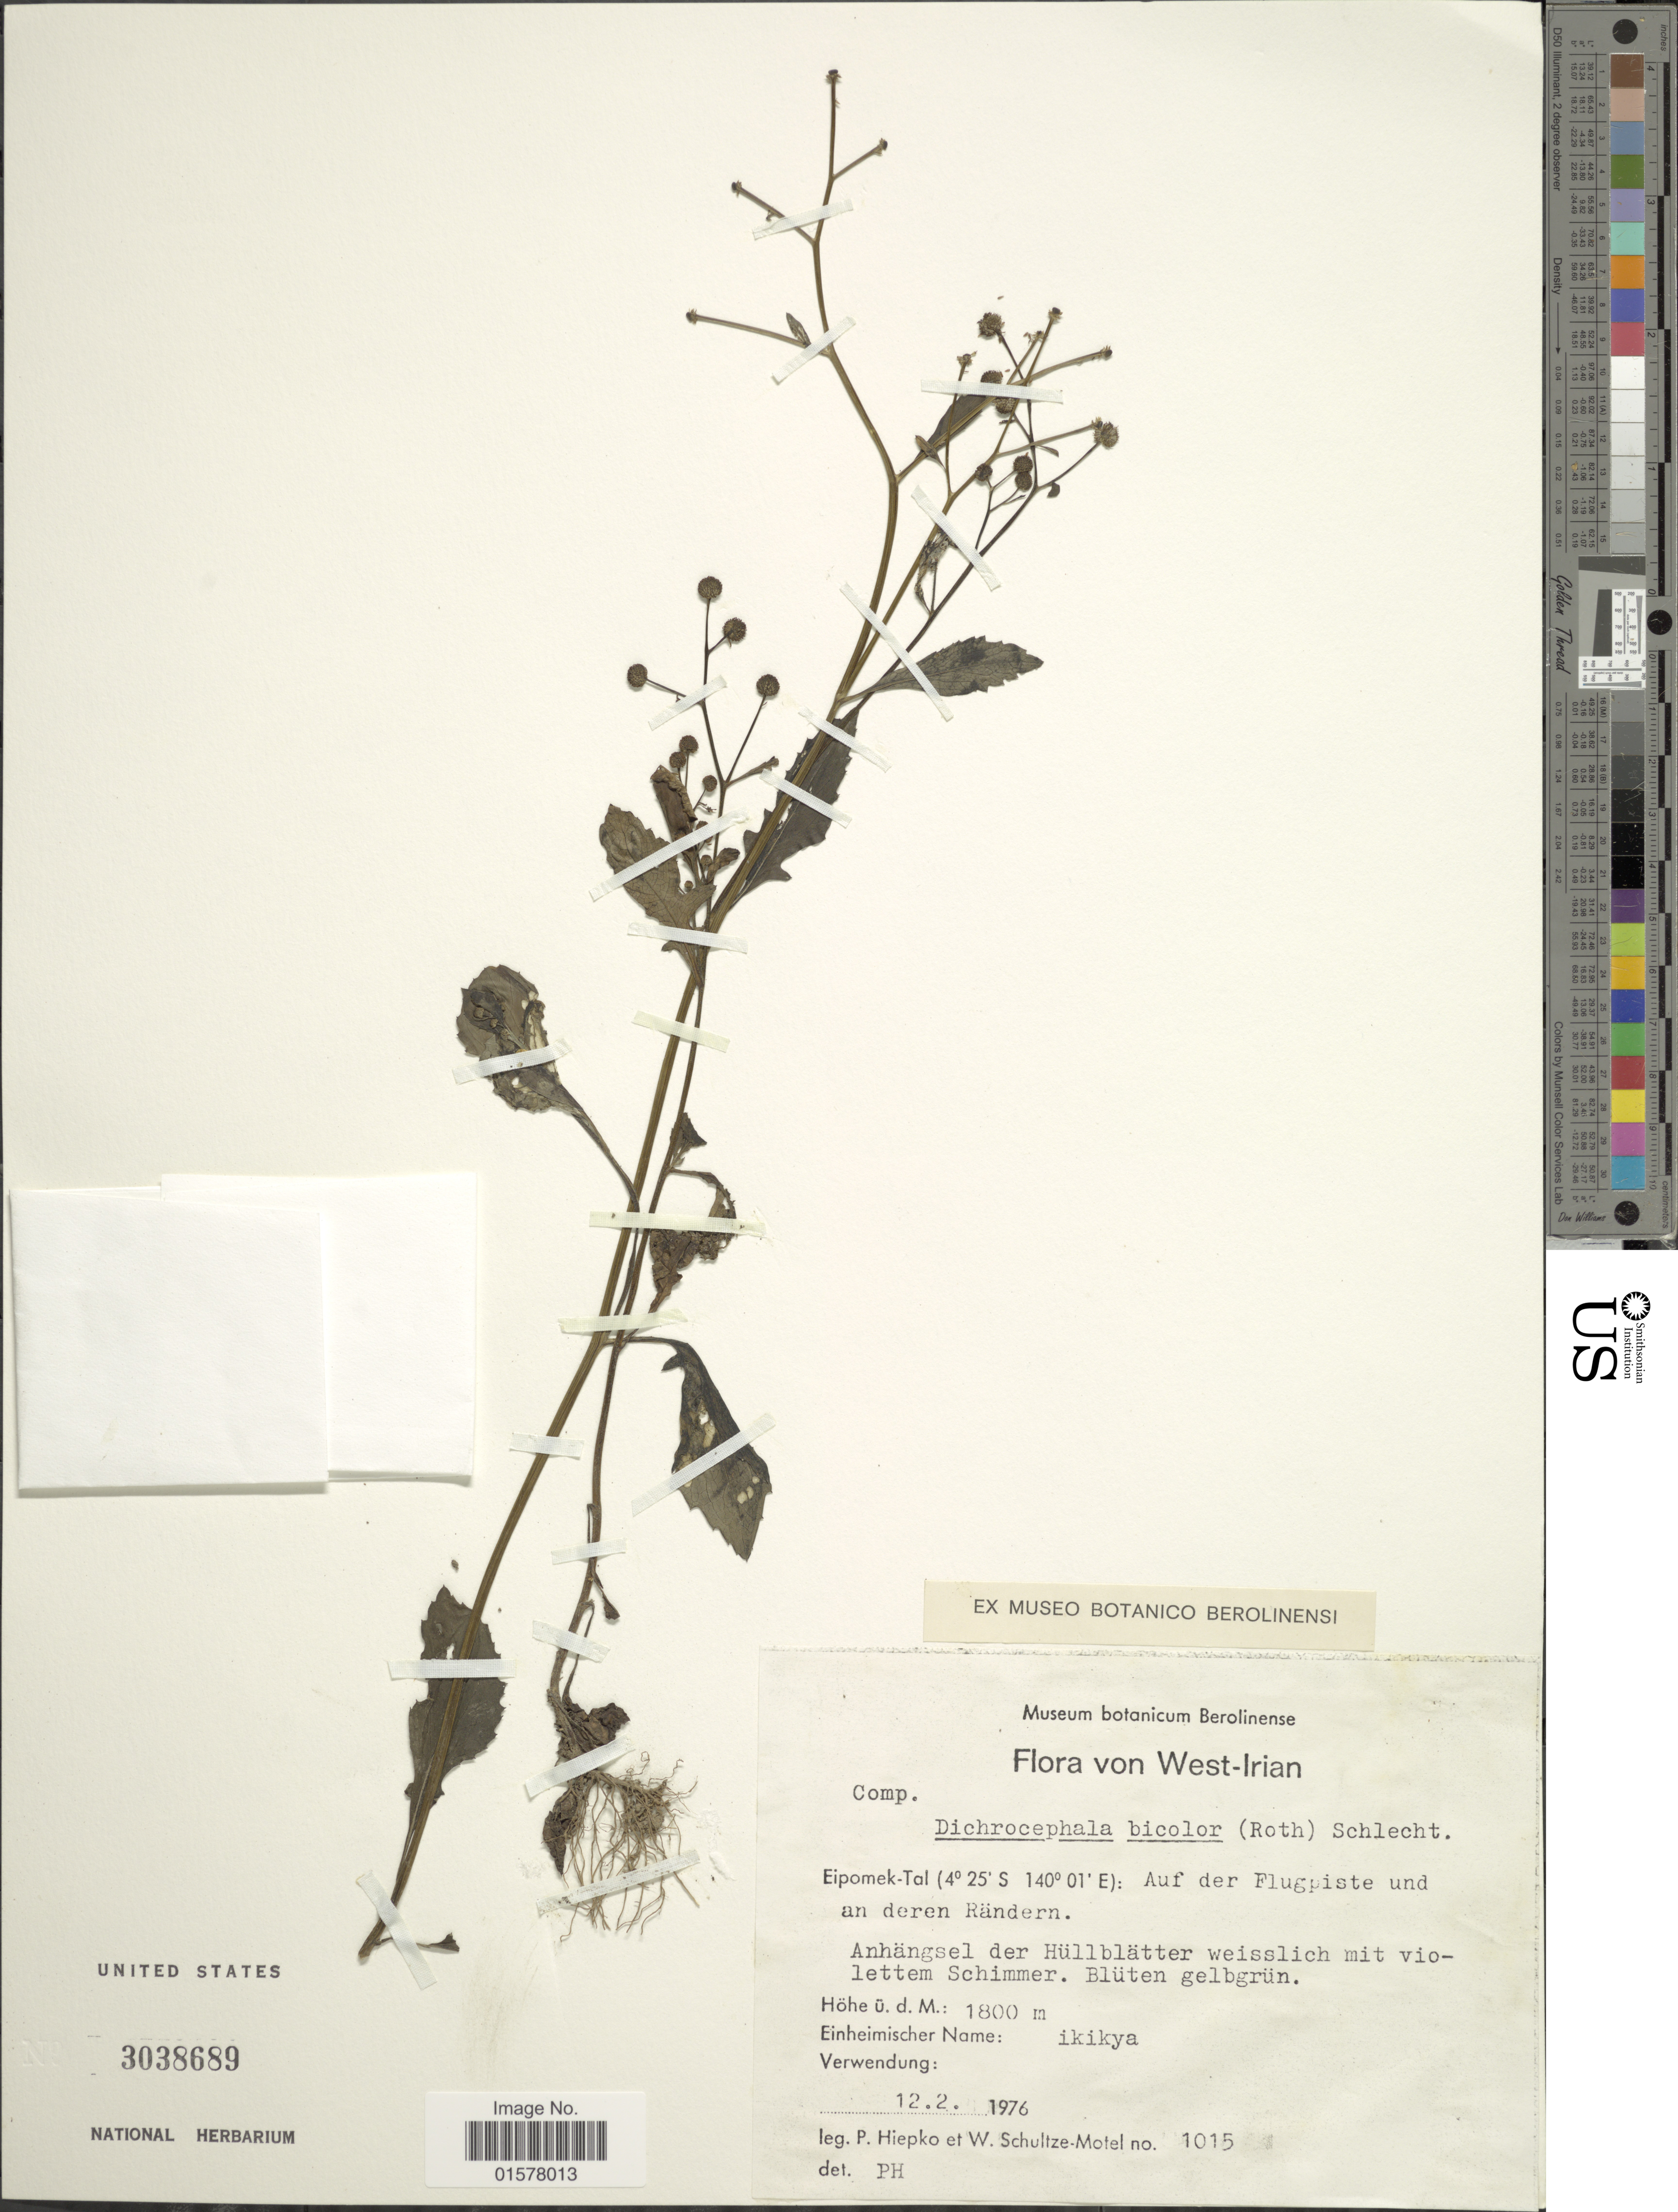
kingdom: Plantae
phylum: Tracheophyta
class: Magnoliopsida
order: Asterales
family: Asteraceae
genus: Dichrocephala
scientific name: Dichrocephala bicolor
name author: (Roth) Schltdl.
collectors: P. H. Hiepko & W. Schultze-Motel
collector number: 1015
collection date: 1976-02-12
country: Indonesia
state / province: Papua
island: New Guinea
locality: West Irian, Eipomek-Tal: Auf der Flugpiste und an deren Randern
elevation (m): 1800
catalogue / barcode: US 3038689